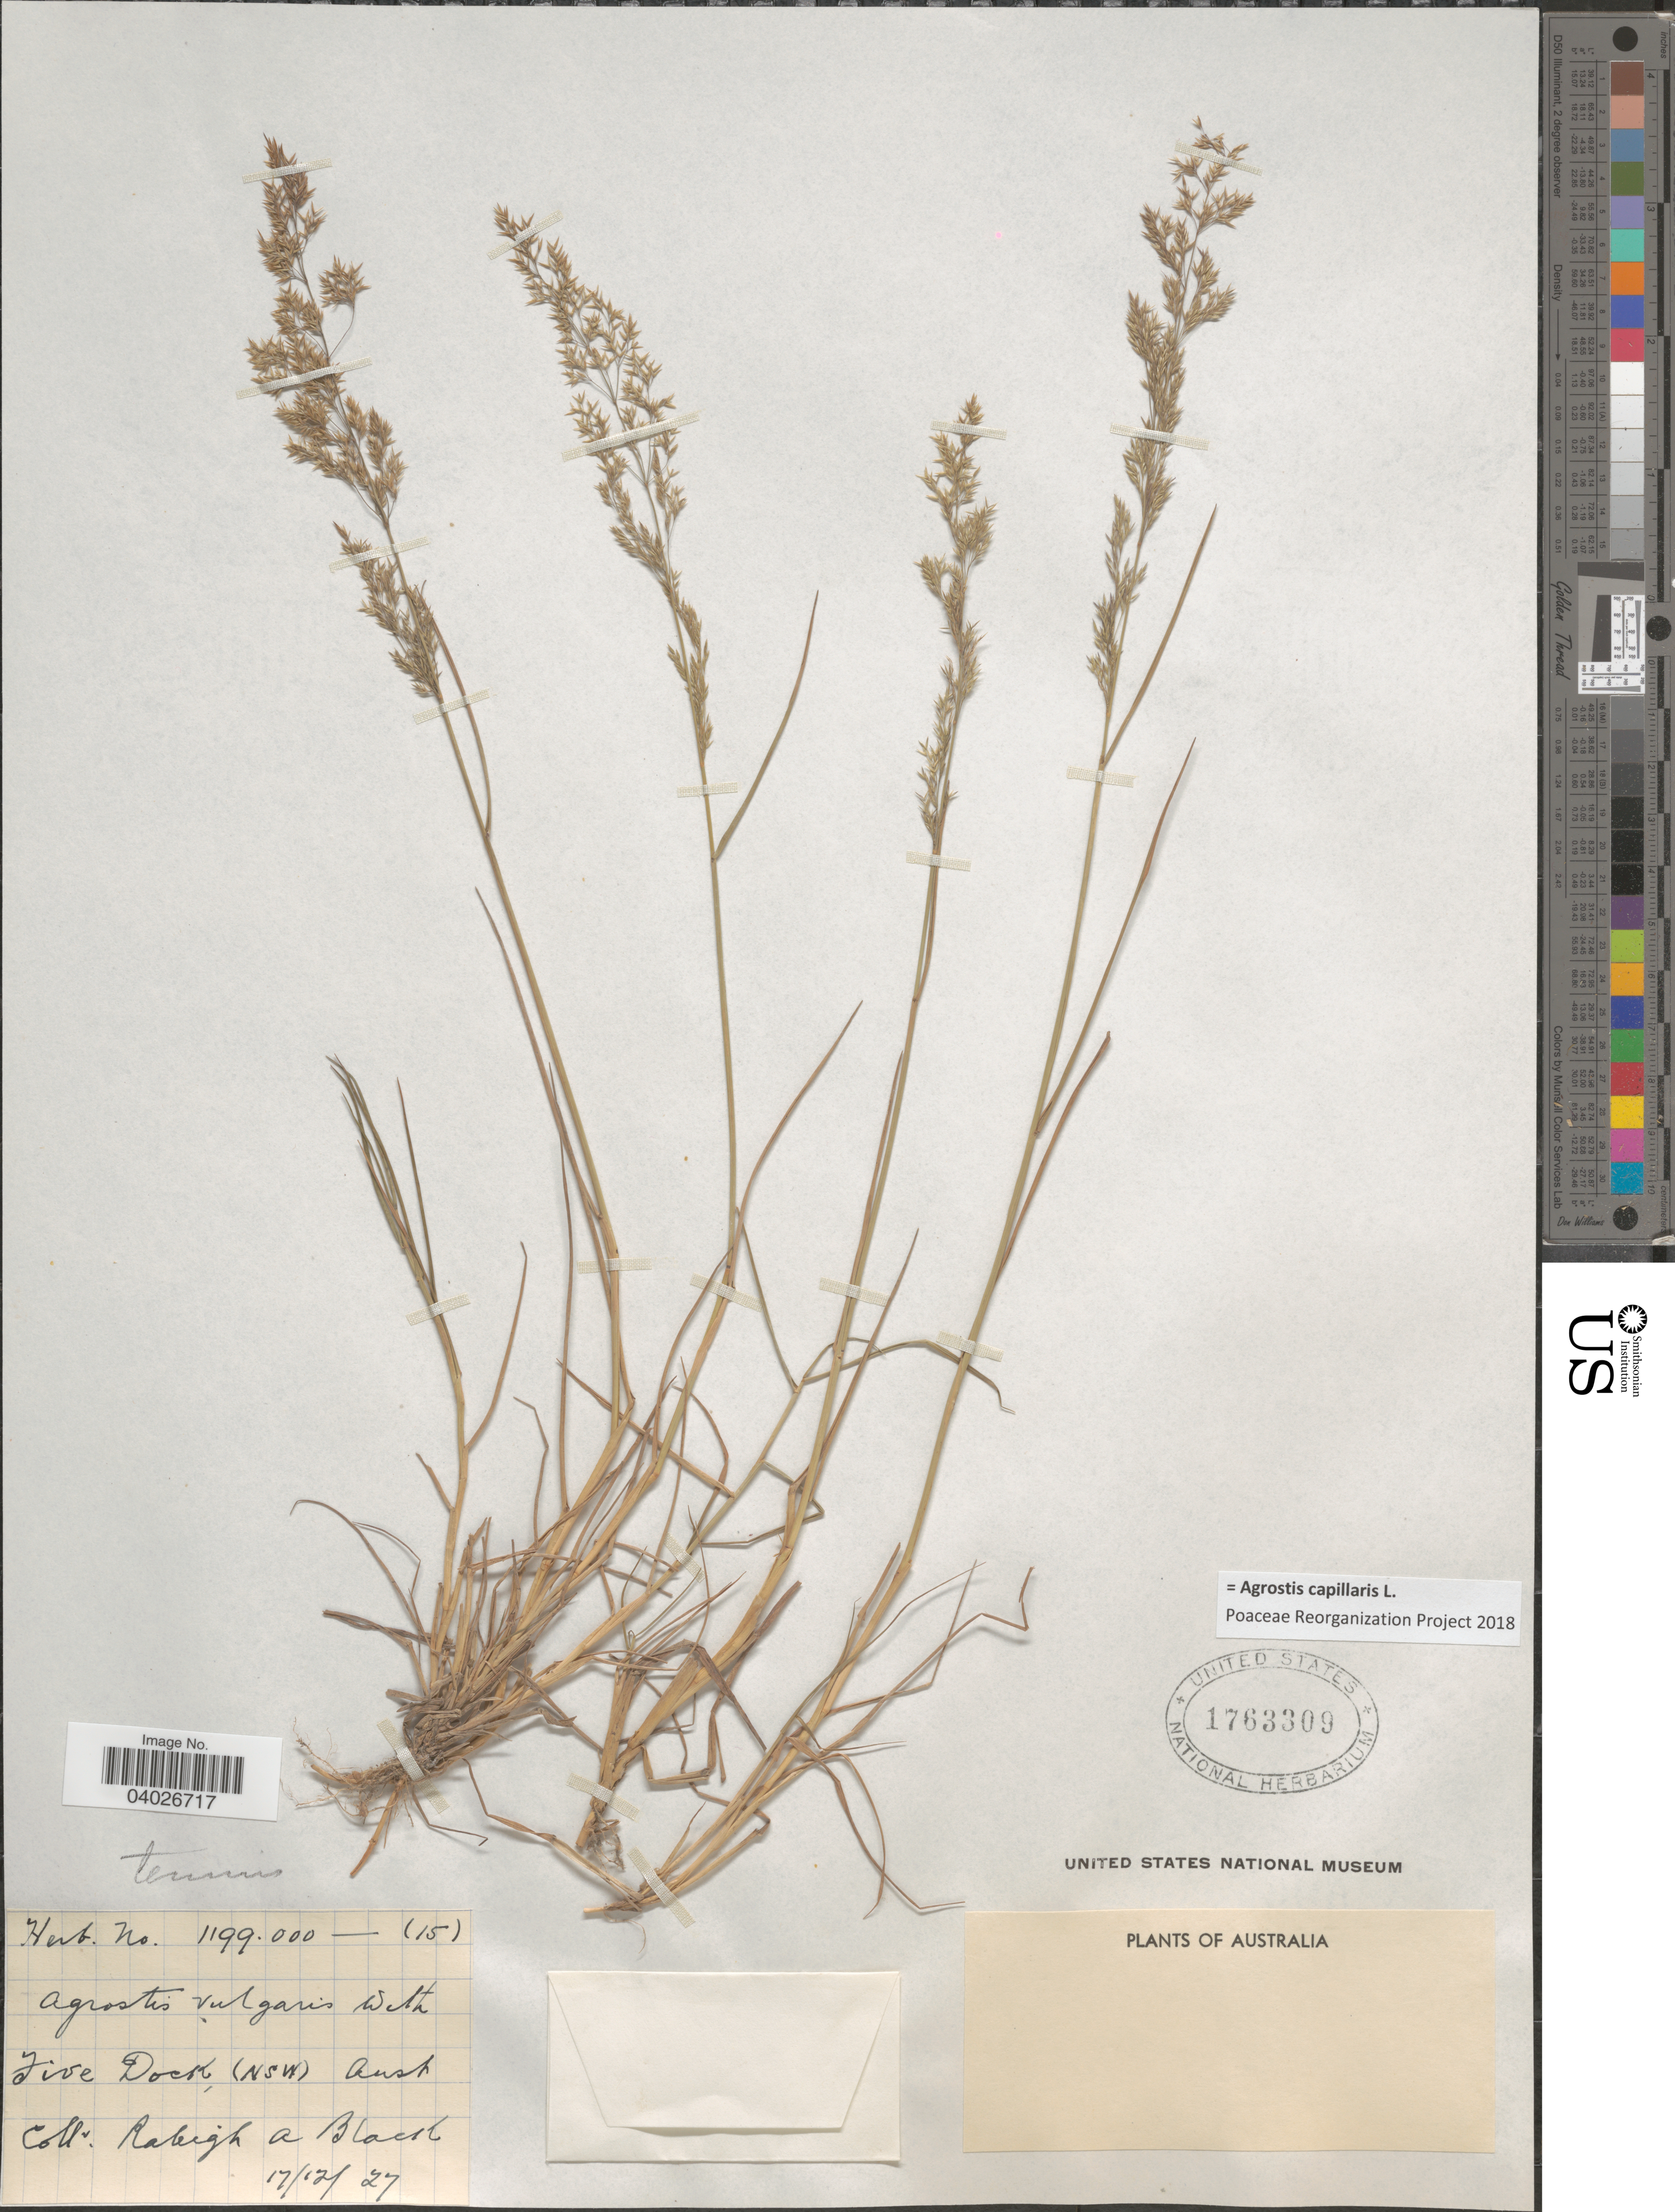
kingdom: Plantae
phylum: Tracheophyta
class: Liliopsida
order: Poales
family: Poaceae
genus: Agrostis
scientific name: Agrostis capillaris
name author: L.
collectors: R. A. Black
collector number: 1199000/15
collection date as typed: Transcribed d/m/y: 17/12/27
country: Australia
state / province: New South Wales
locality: Five Dock.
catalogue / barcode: US 1763309